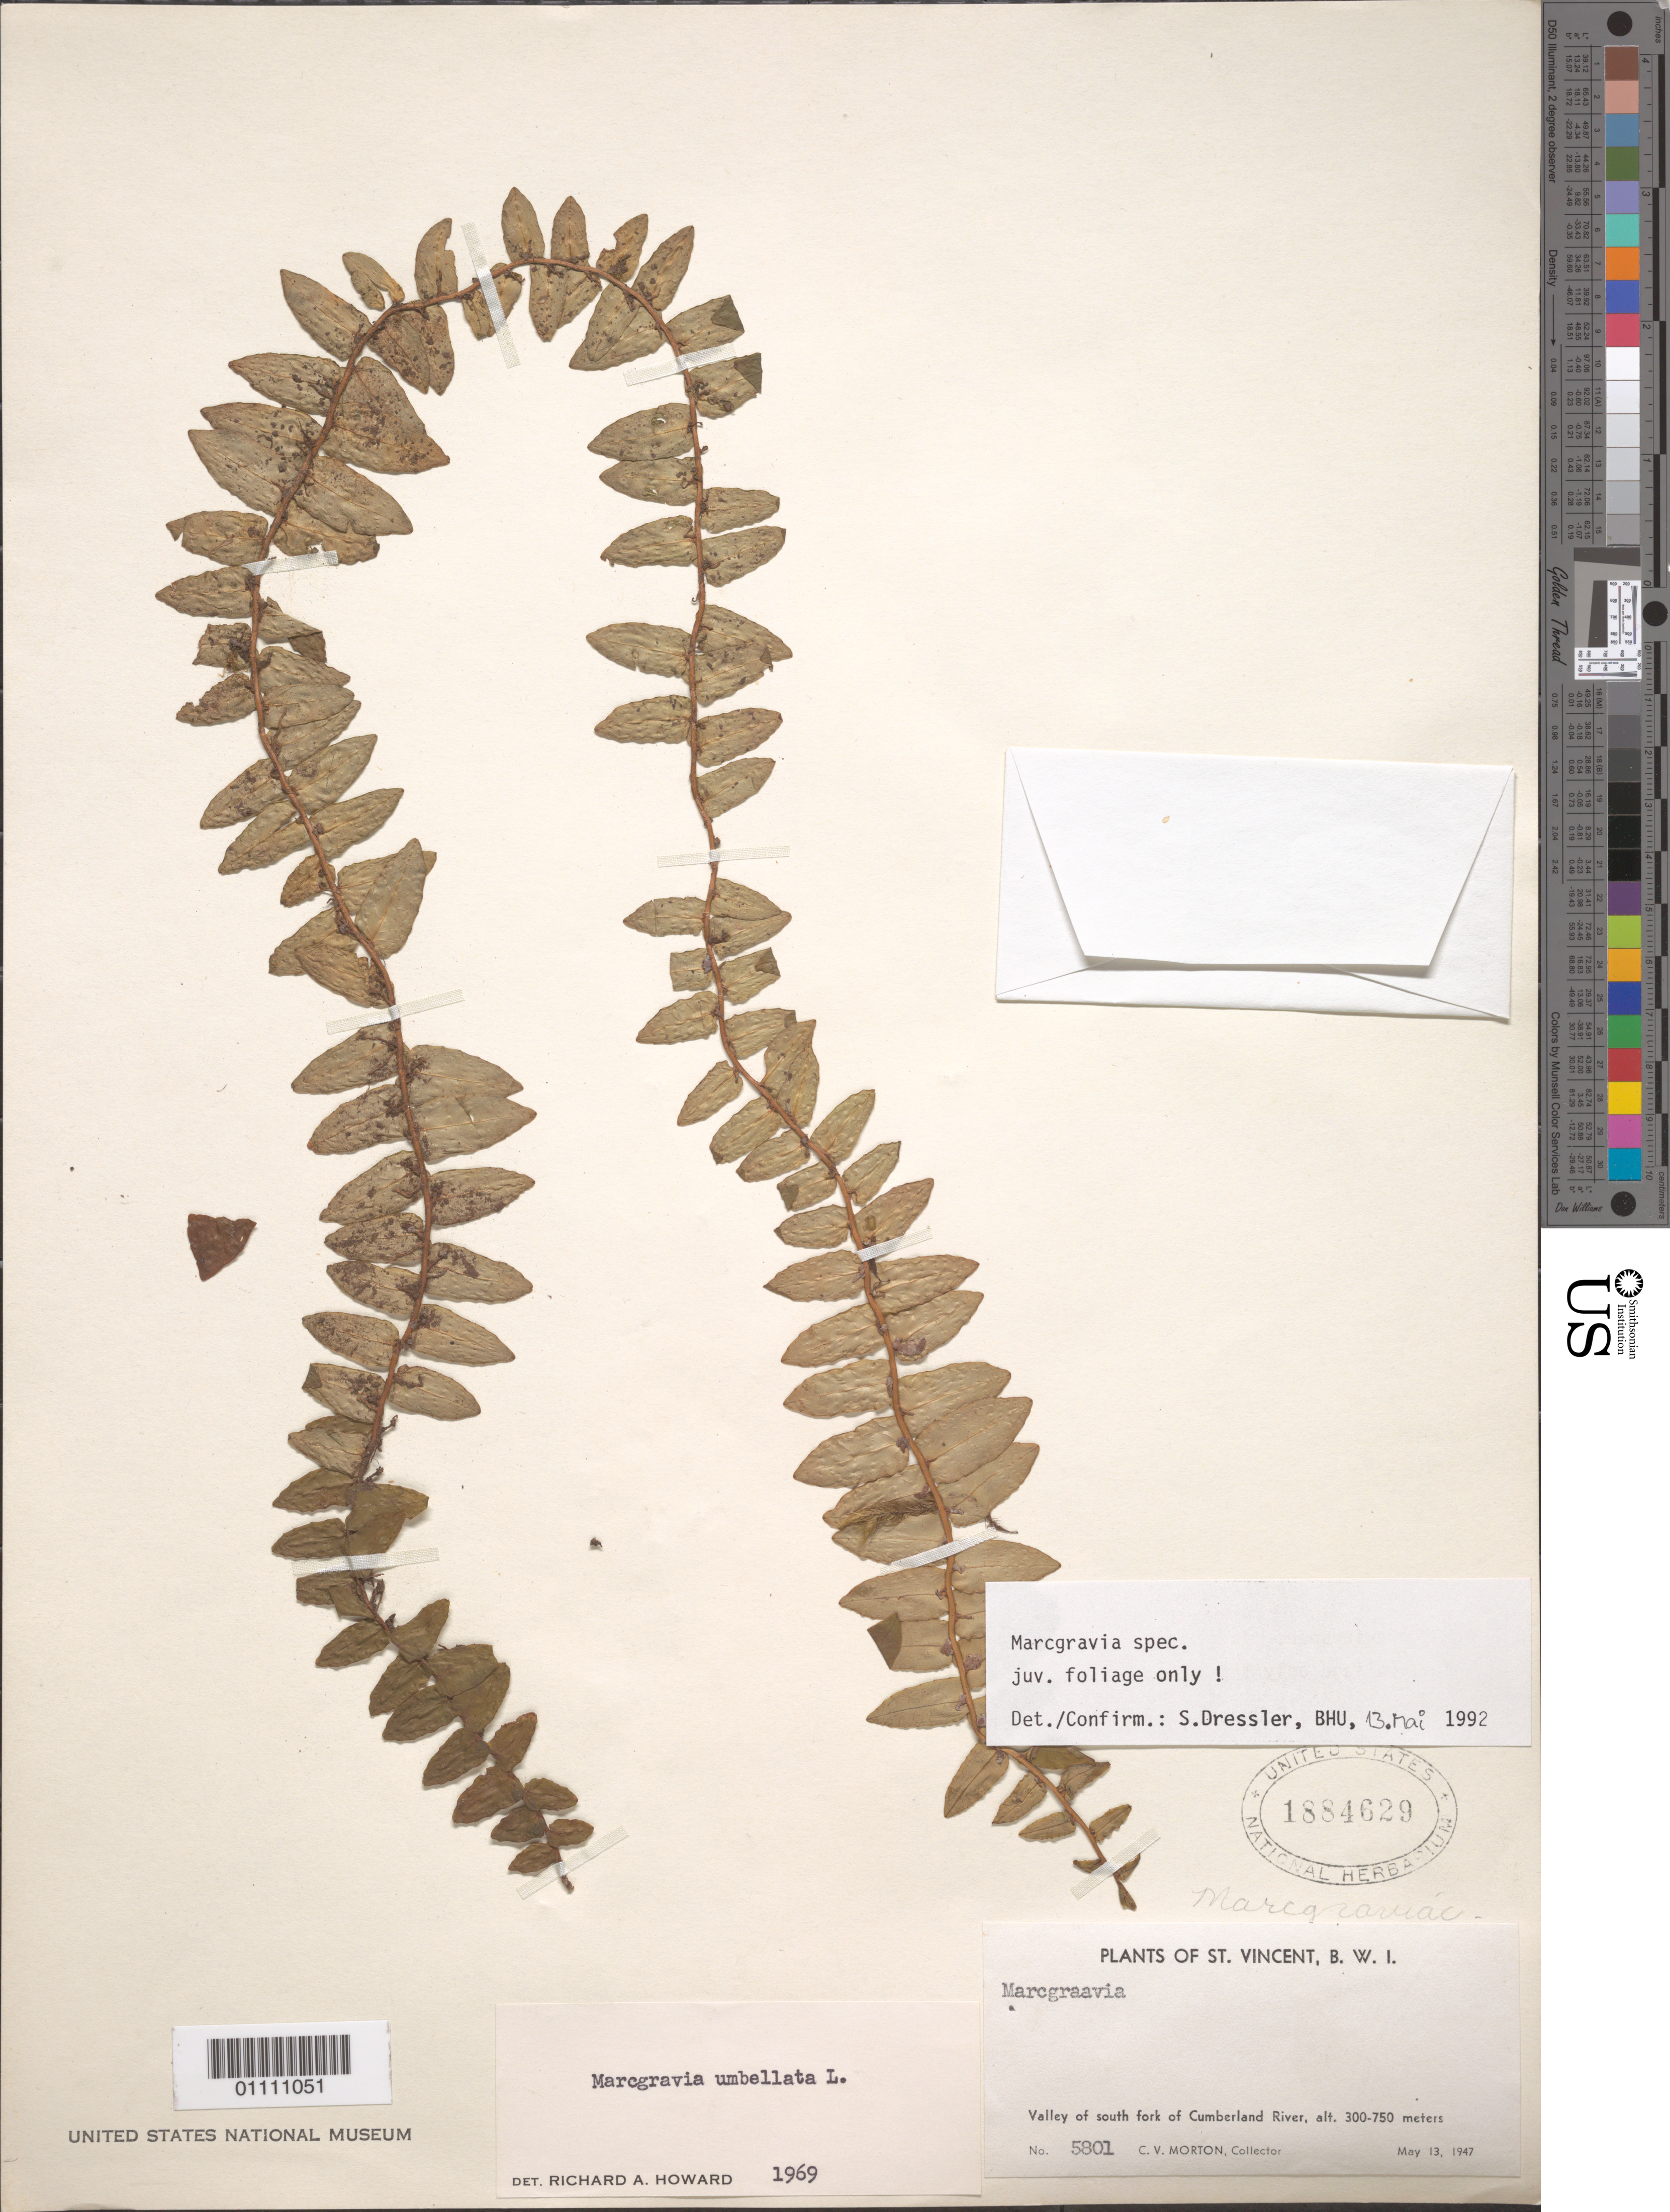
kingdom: Plantae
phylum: Tracheophyta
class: Magnoliopsida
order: Ericales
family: Marcgraviaceae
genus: Marcgravia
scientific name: Marcgravia sp.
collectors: C. V. Morton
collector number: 5801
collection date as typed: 13 May 1947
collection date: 1947-05-13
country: St. Vincent - Grenadines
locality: Valley south fork of Cumberland River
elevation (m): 300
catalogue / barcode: US 1884629